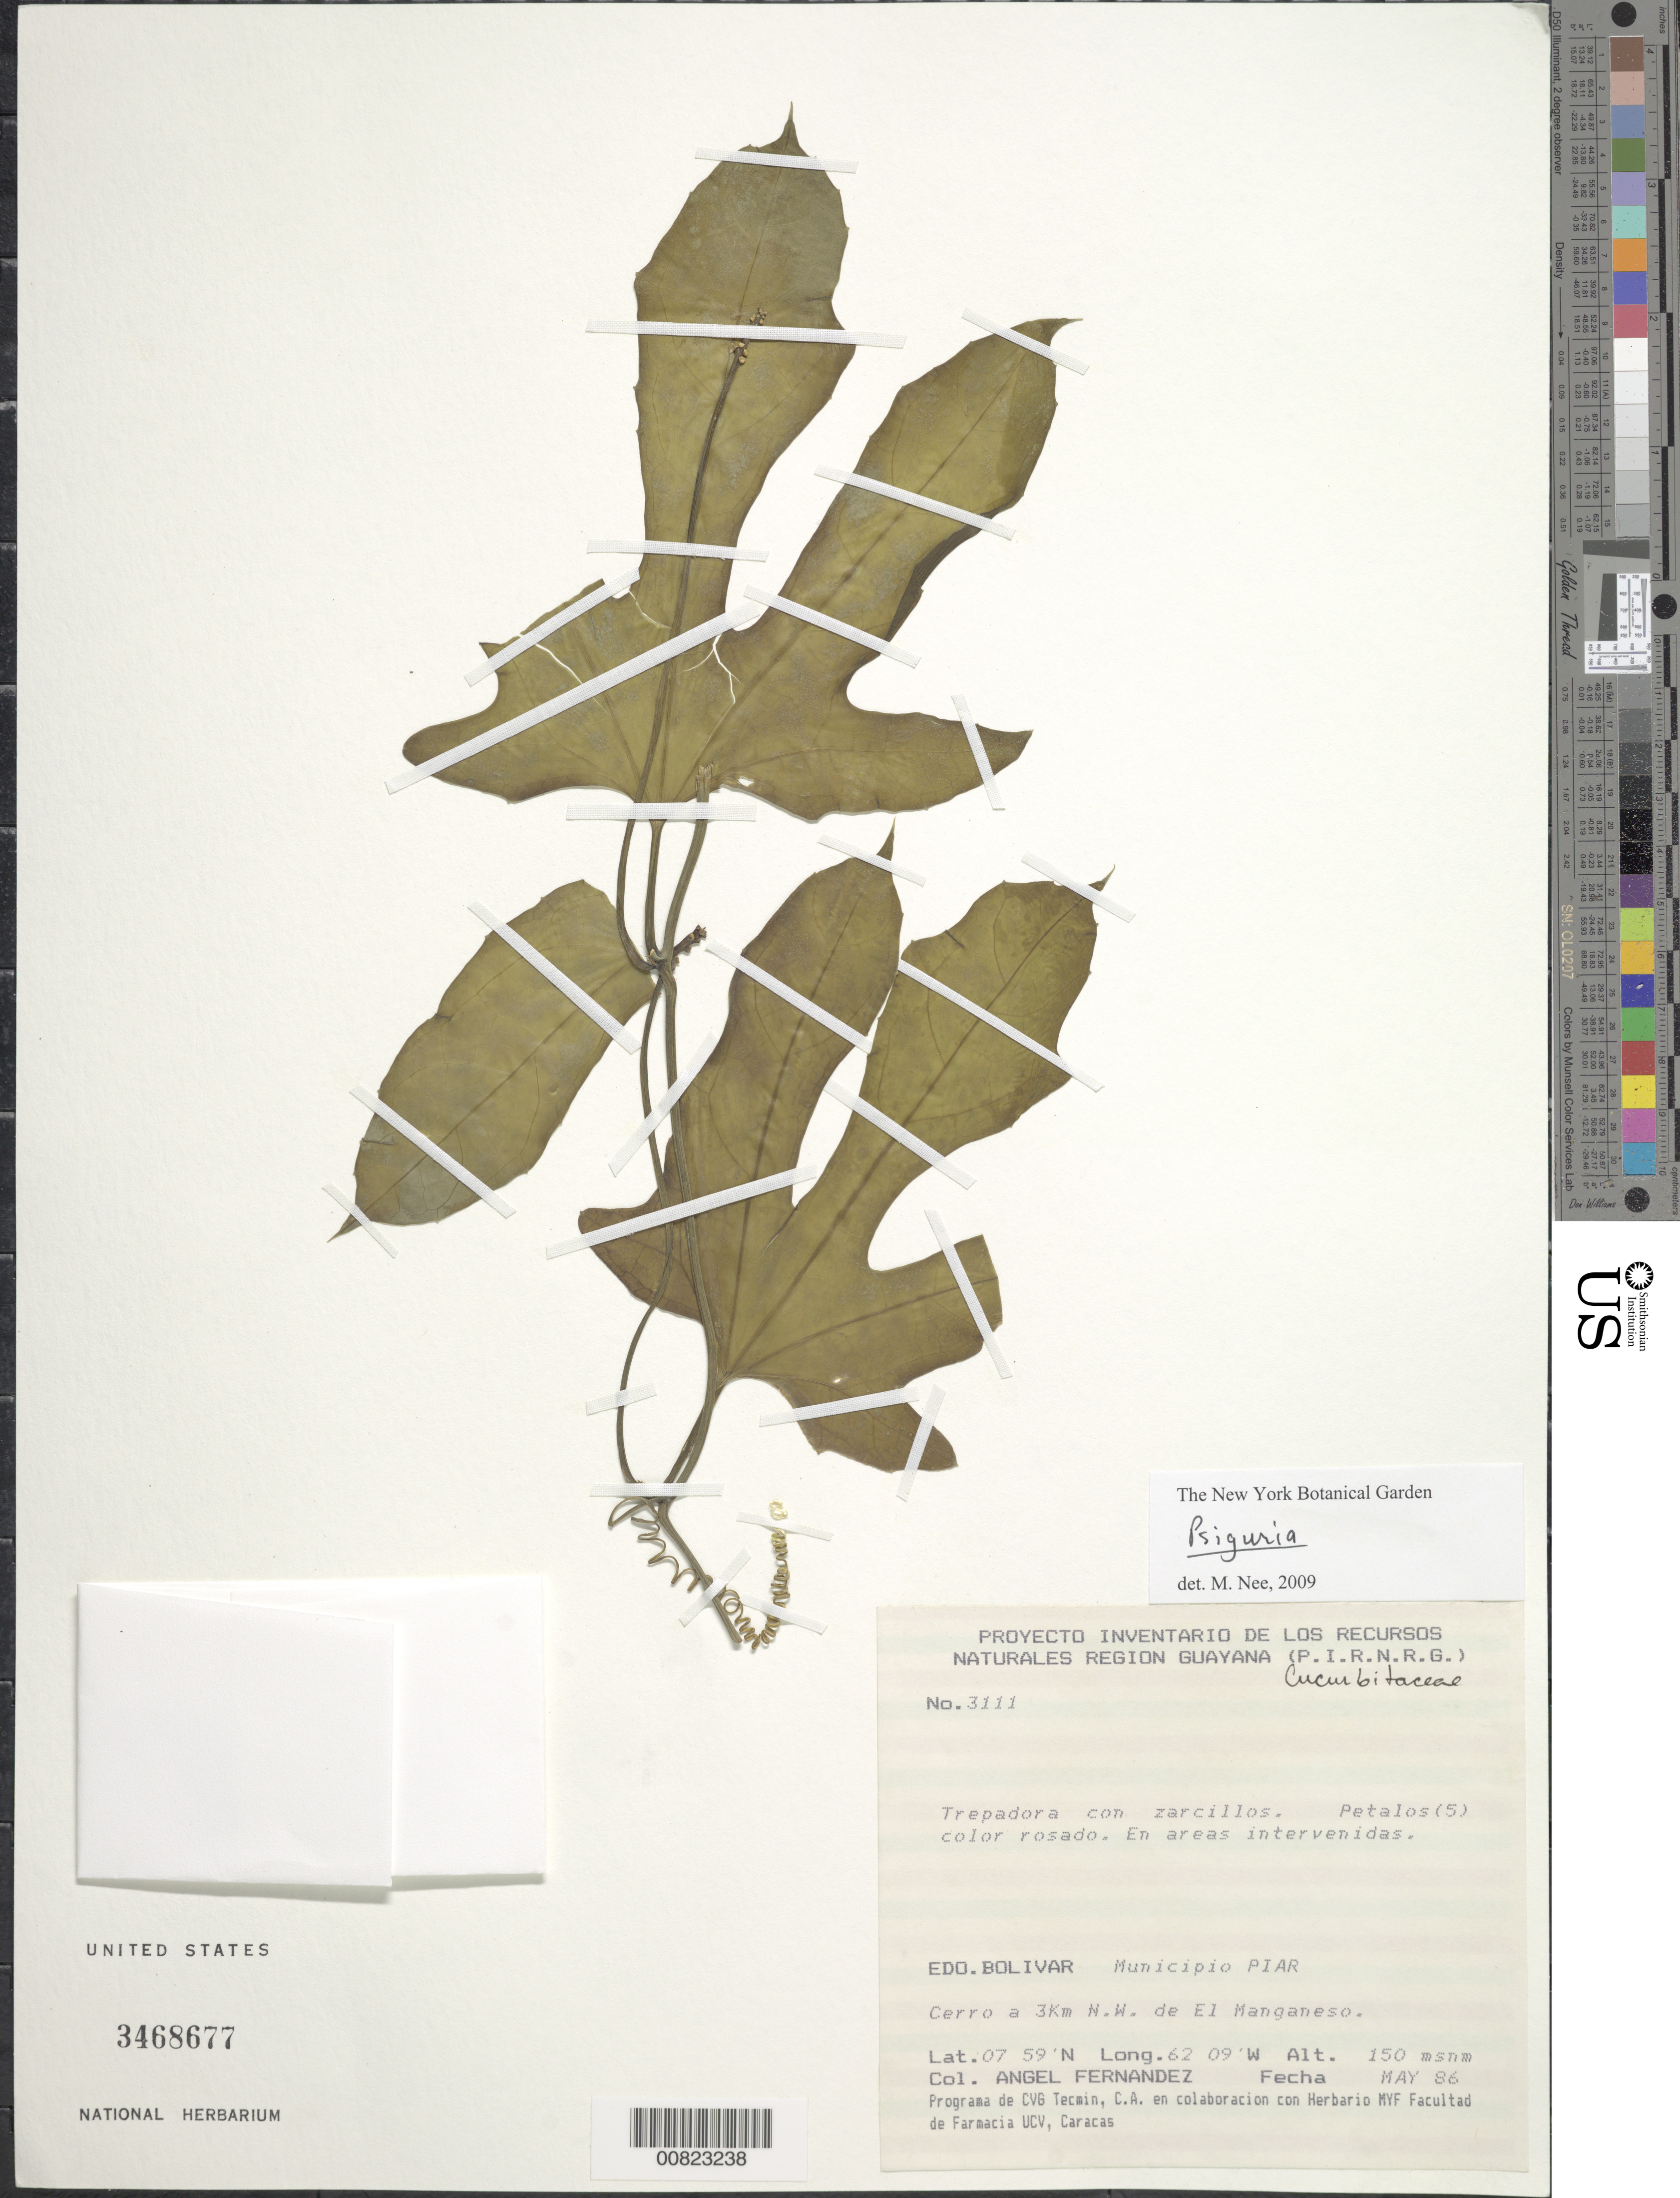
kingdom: Plantae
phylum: Tracheophyta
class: Magnoliopsida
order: Cucurbitales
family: Cucurbitaceae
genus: Psiguria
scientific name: Psiguria sp.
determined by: Nee, Michael H.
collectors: A. Fernández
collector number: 3111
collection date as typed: May-86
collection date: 1986-05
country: Venezuela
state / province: Bolívar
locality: Mun. Piar, 3 km NW El Manganeso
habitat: Areas intervenidas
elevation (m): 150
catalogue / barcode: US 3468677